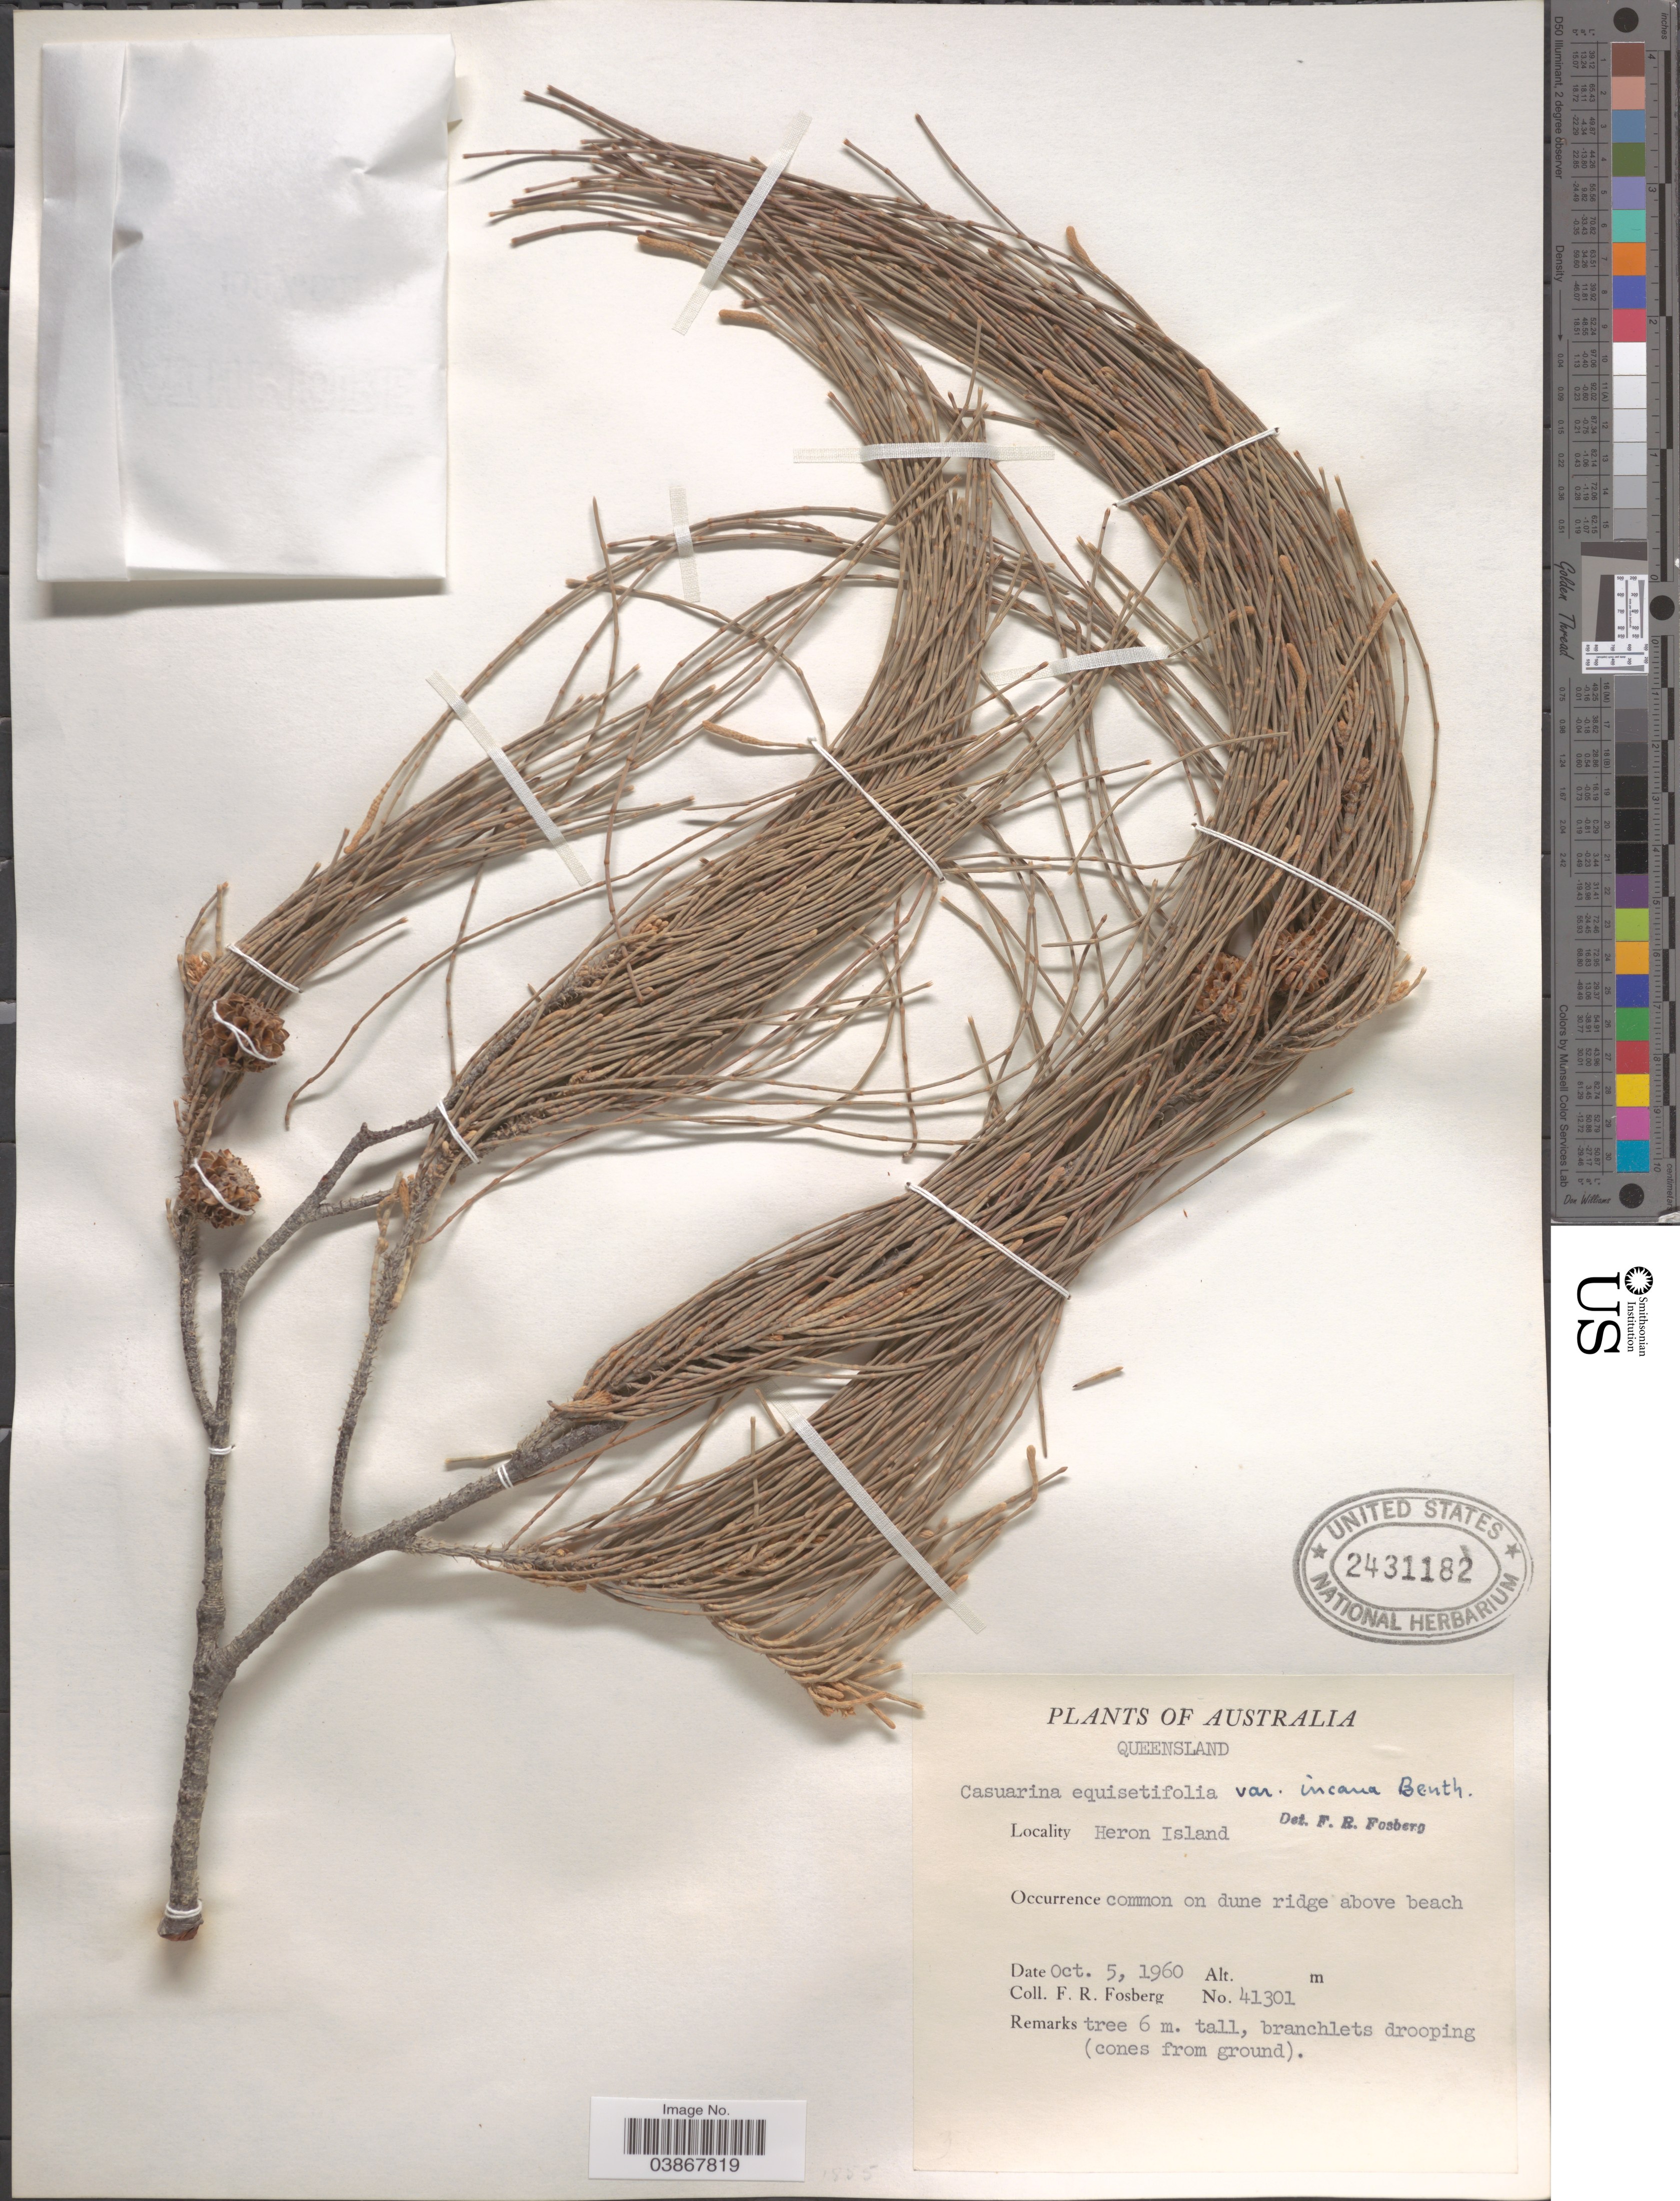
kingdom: Plantae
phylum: Tracheophyta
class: Magnoliopsida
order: Fagales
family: Casuarinaceae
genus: Casuarina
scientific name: Casuarina equisetifolia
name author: L.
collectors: F. R. Fosberg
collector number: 41301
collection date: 1960-10-05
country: Australia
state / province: Queensland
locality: Heron Island.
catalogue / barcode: US 2431182